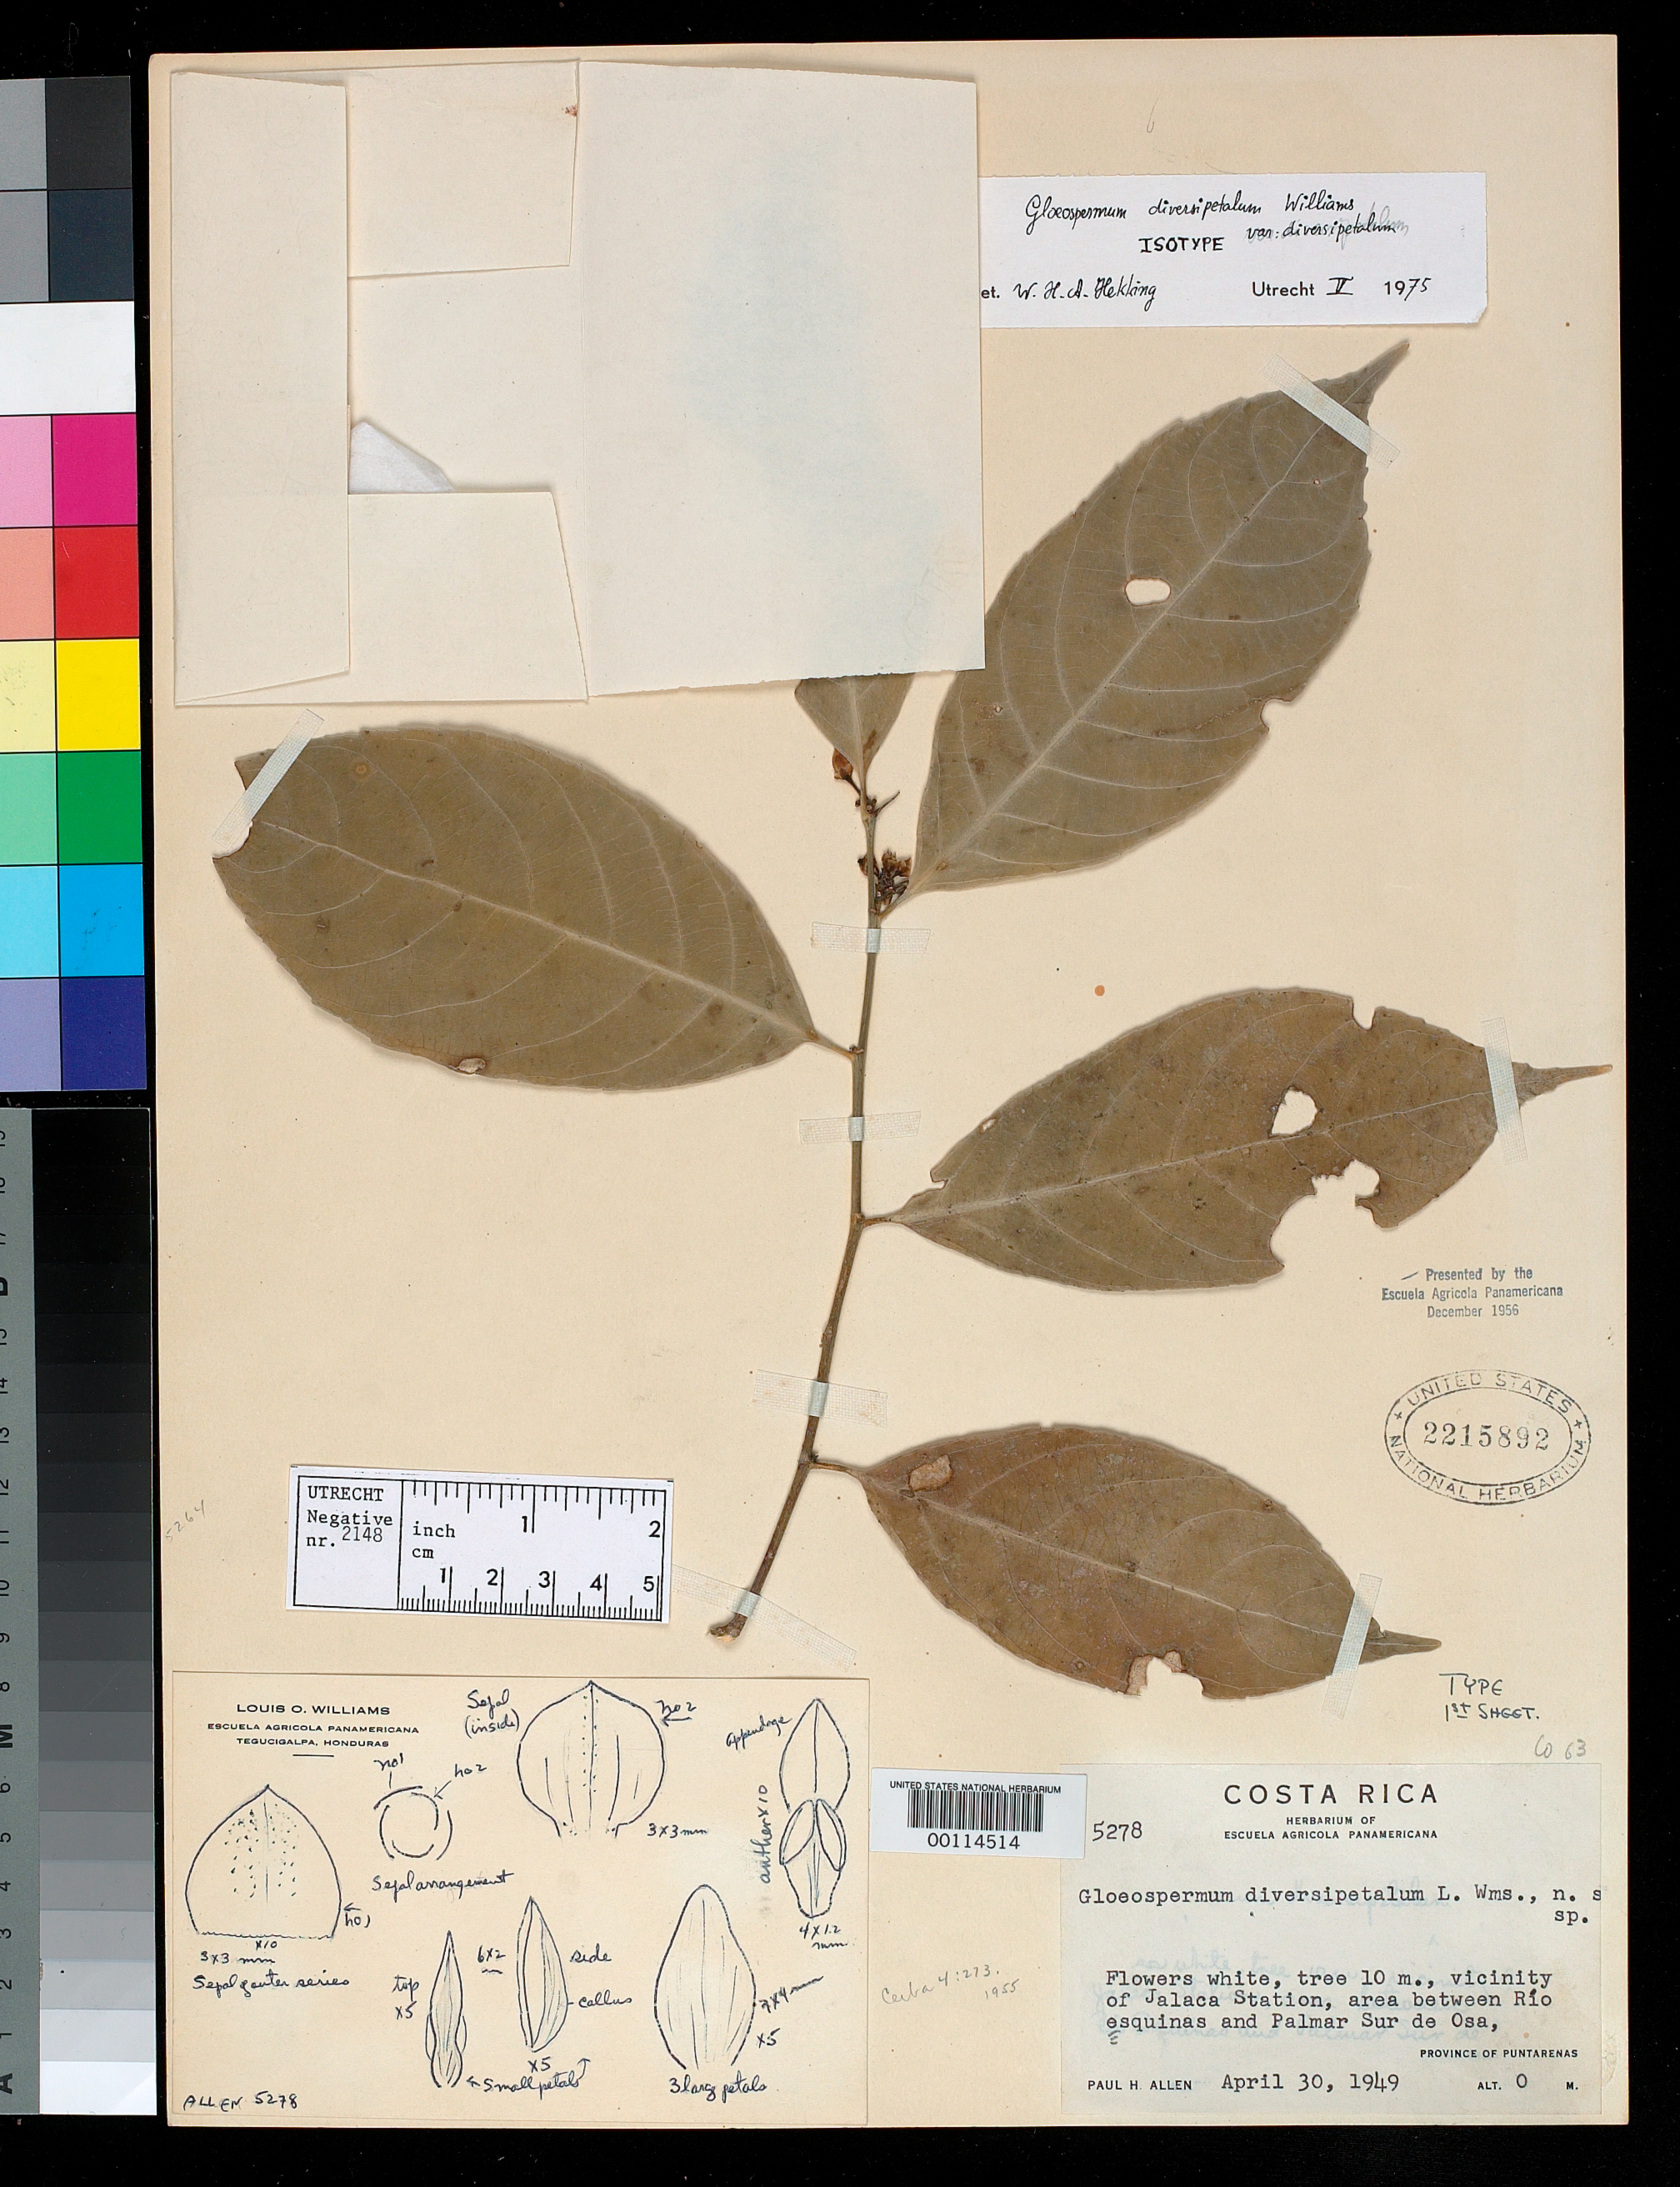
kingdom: Plantae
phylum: Tracheophyta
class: Magnoliopsida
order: Malpighiales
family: Violaceae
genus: Gloeospermum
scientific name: Gloeospermum diversipetalum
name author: L.O. Williams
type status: Holotype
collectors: P. H. Allen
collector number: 5278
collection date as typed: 30 Apr 1949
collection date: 1949-04-30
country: Costa Rica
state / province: Puntarenas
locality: Vicinity of Jalaca Station, between Rio Esquinas & Palmar Sur de Osa.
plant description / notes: "Presented by the Escuela Agricola Panamericana December 1956." Holotype [on 2 sheets], transferred from EAP to US (see Dorr et al. 2009, Taxon 58: 993-1001).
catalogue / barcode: US 2215892